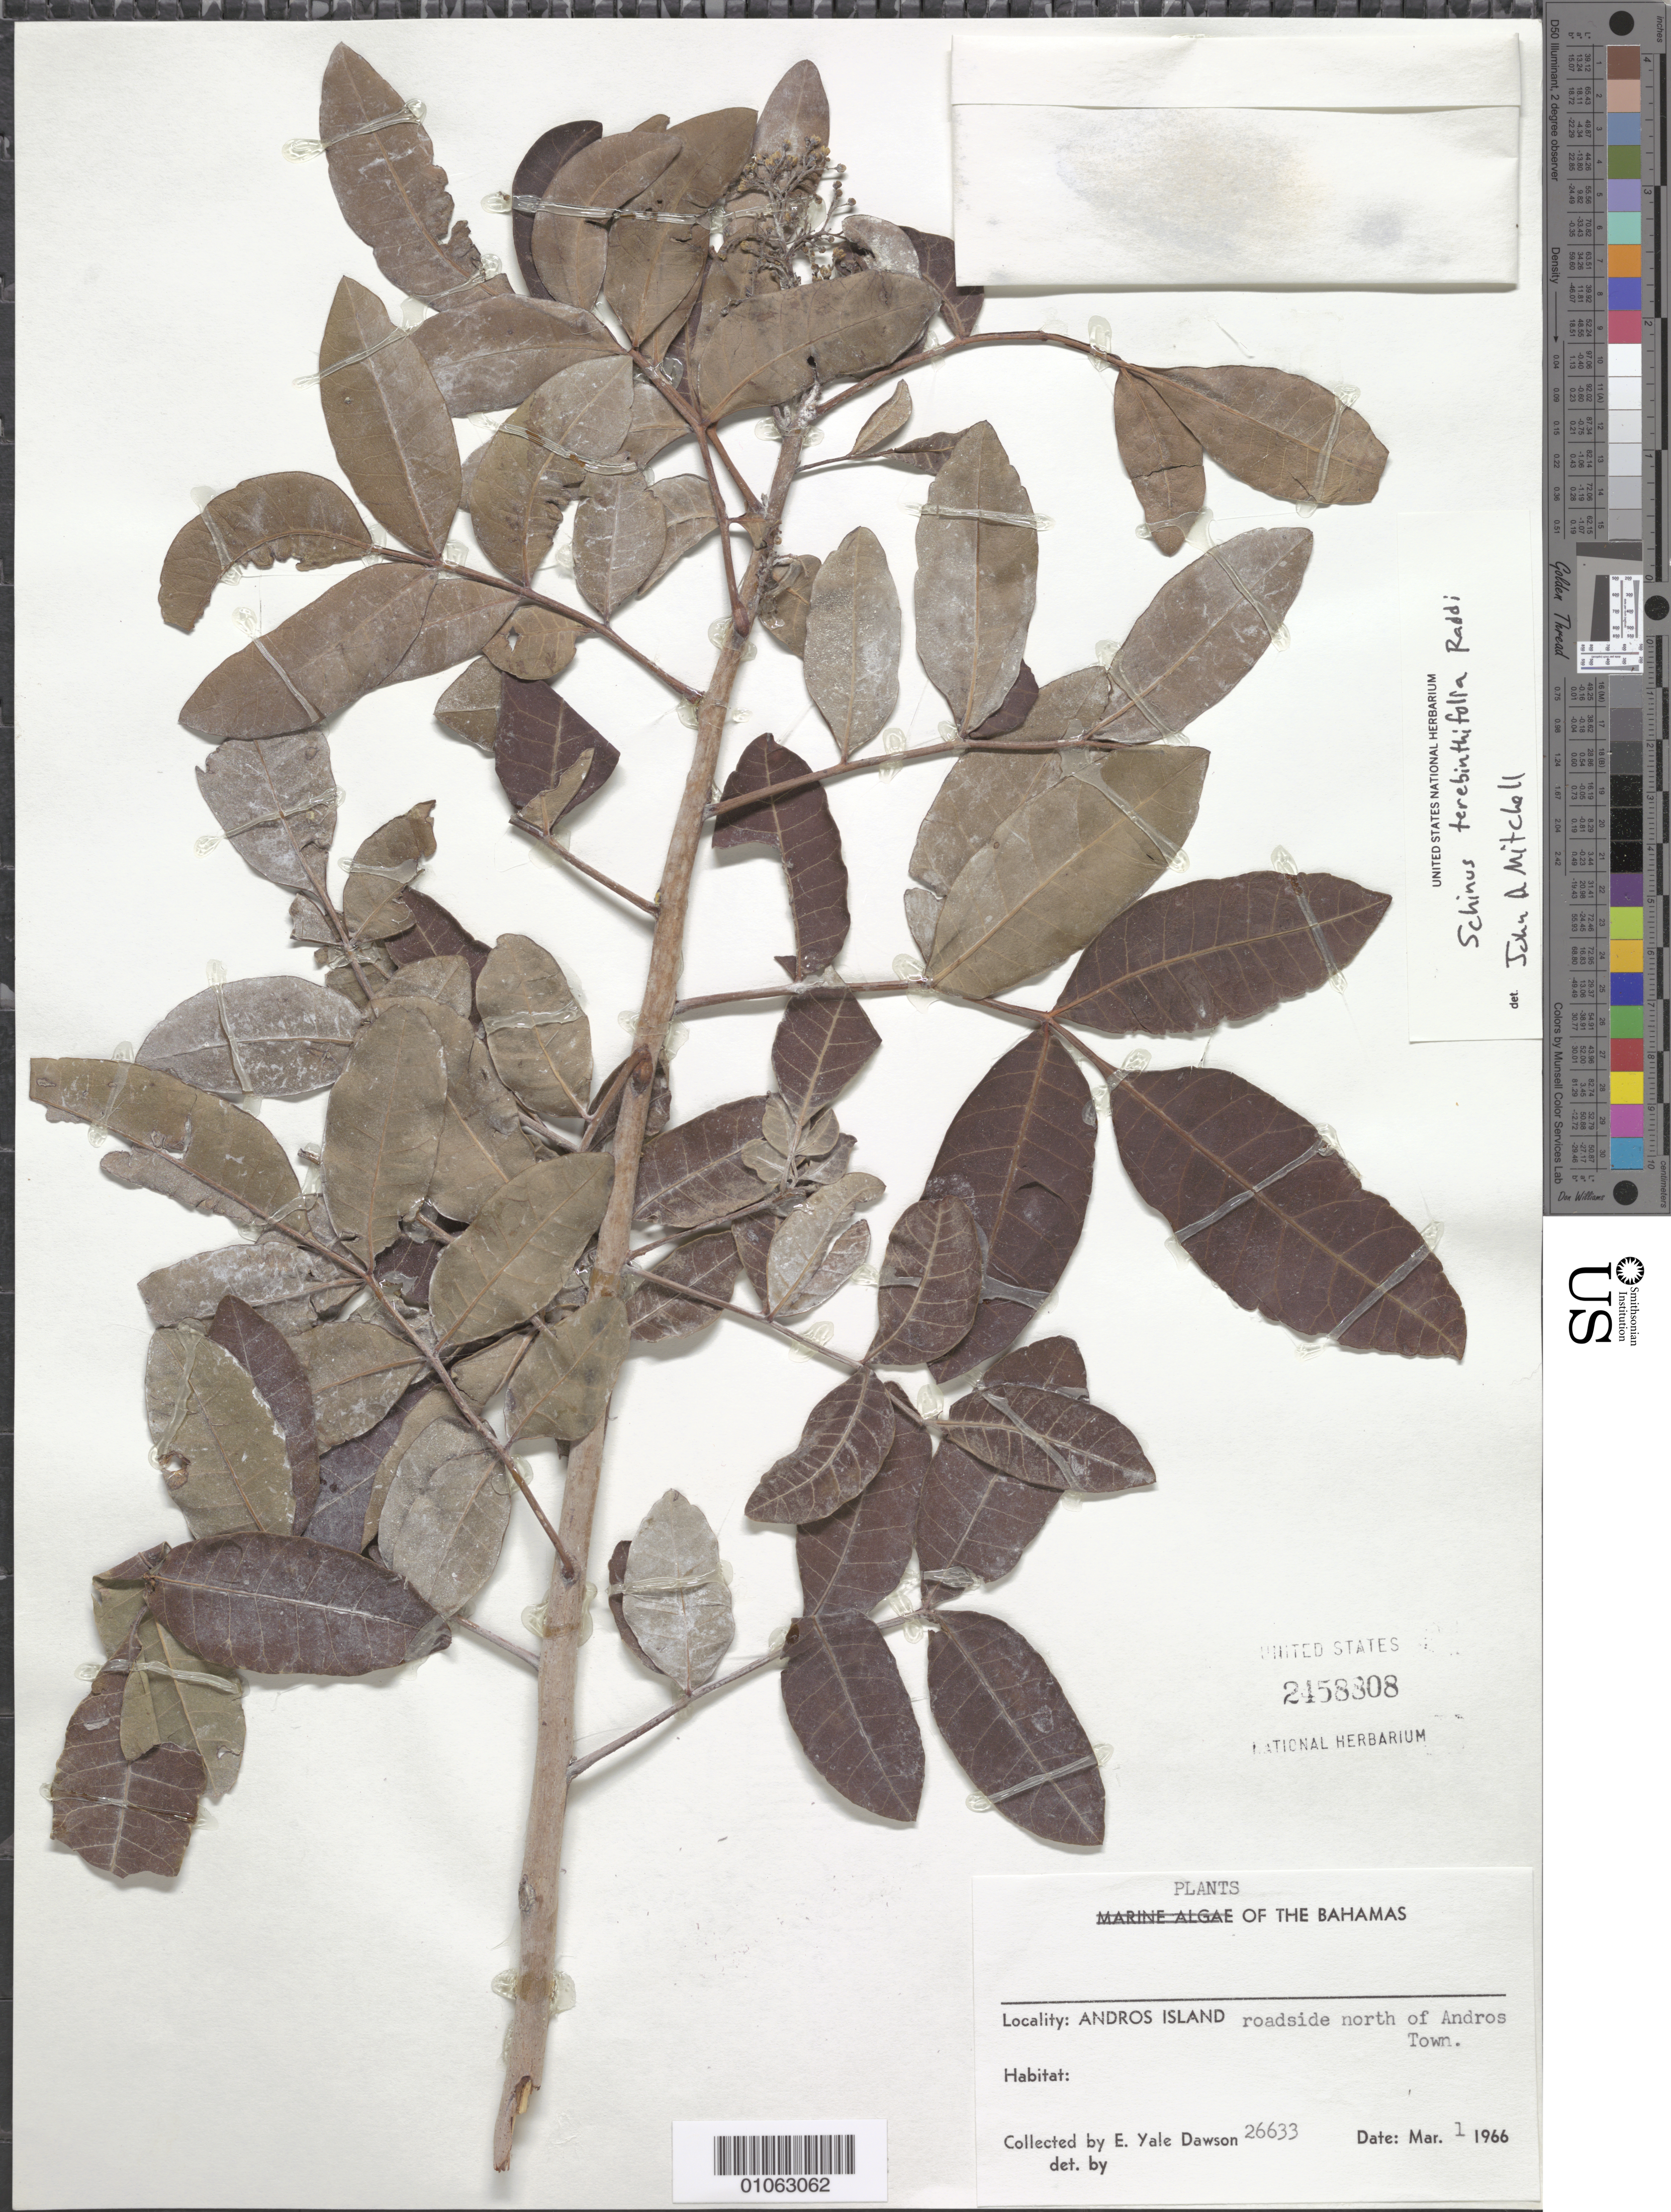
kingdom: Plantae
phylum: Tracheophyta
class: Magnoliopsida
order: Sapindales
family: Anacardiaceae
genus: Schinus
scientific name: Schinus terebinthifolia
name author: Raddi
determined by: Mitchell, J. D.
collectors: E. Y. Dawson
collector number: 26633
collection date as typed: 01 Mar 1966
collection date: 1966-03-01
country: Bahamas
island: Andros I.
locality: Roadside north of Andros town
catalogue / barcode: US 2458808